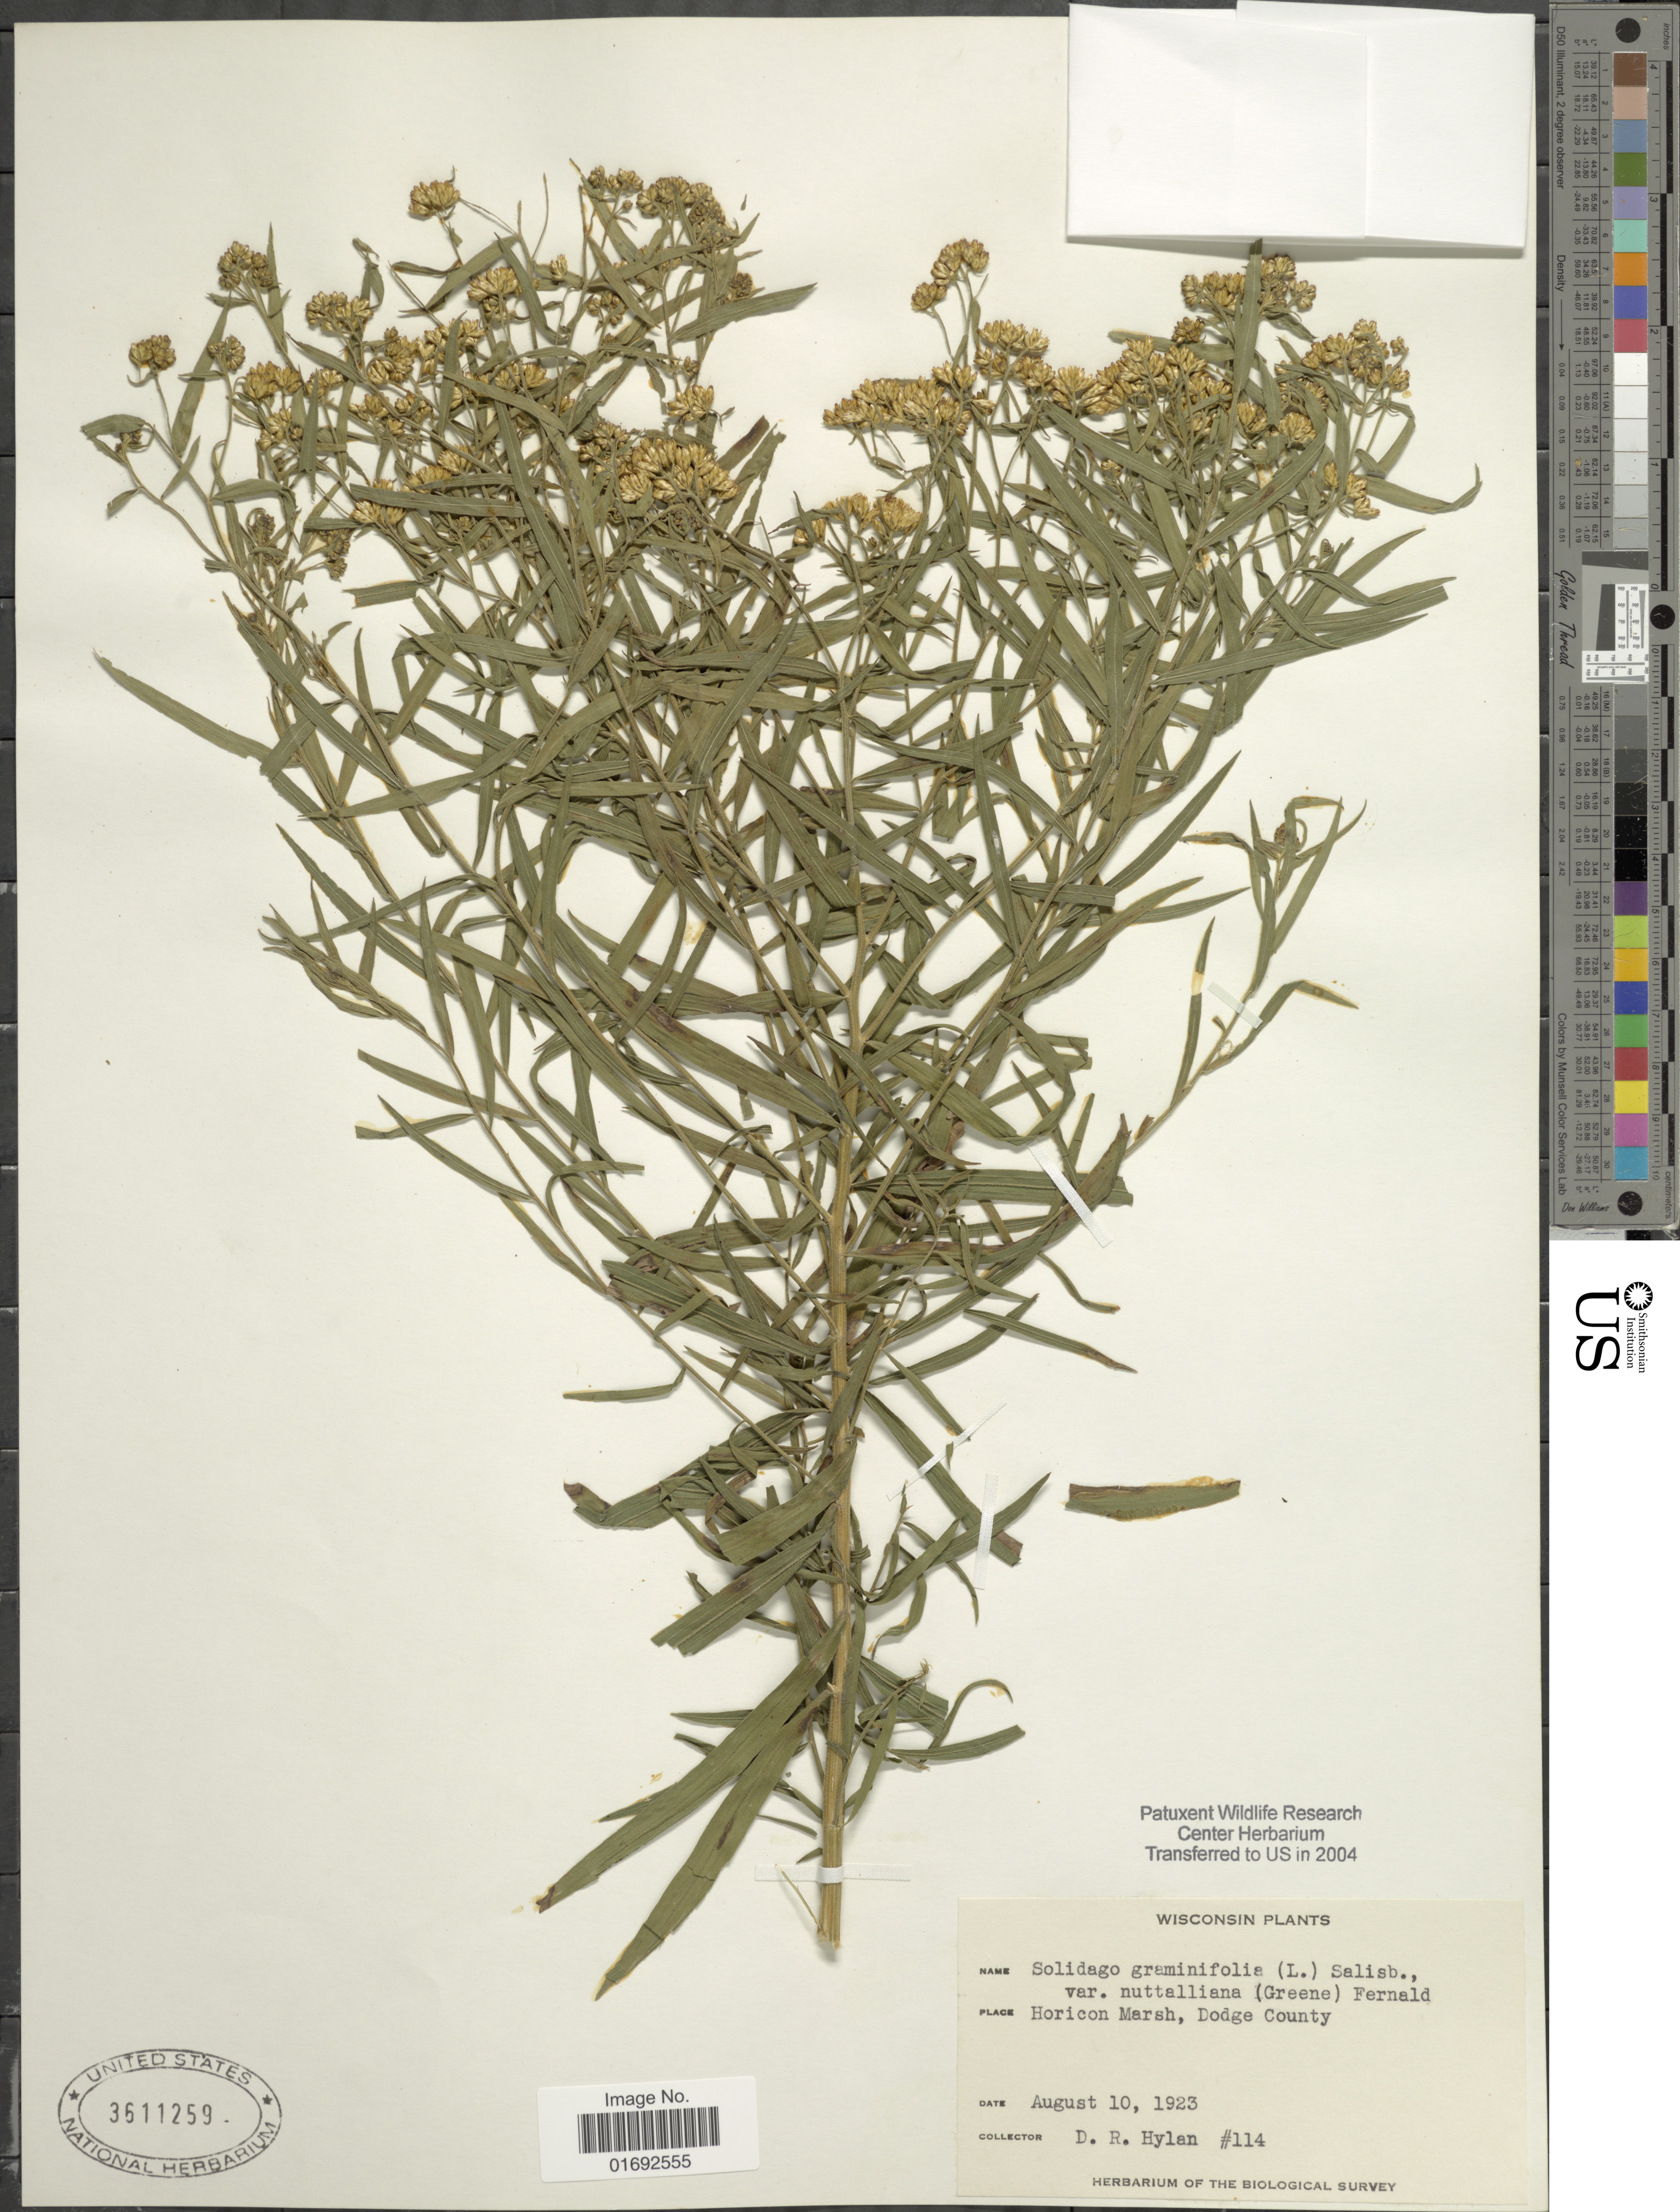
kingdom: Plantae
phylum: Tracheophyta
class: Magnoliopsida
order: Asterales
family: Asteraceae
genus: Euthamia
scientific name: Euthamia graminifolia var. nuttalii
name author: (S.W. Greene) W. Stone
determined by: Urbatsch, Lowell E., Curator (LSU), Louisiana State University (UNITED STATES)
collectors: D. Hylan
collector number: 114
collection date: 1923-08-10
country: United States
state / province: Wisconsin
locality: Horicon Marsh, Dodge County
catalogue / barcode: US 3611259